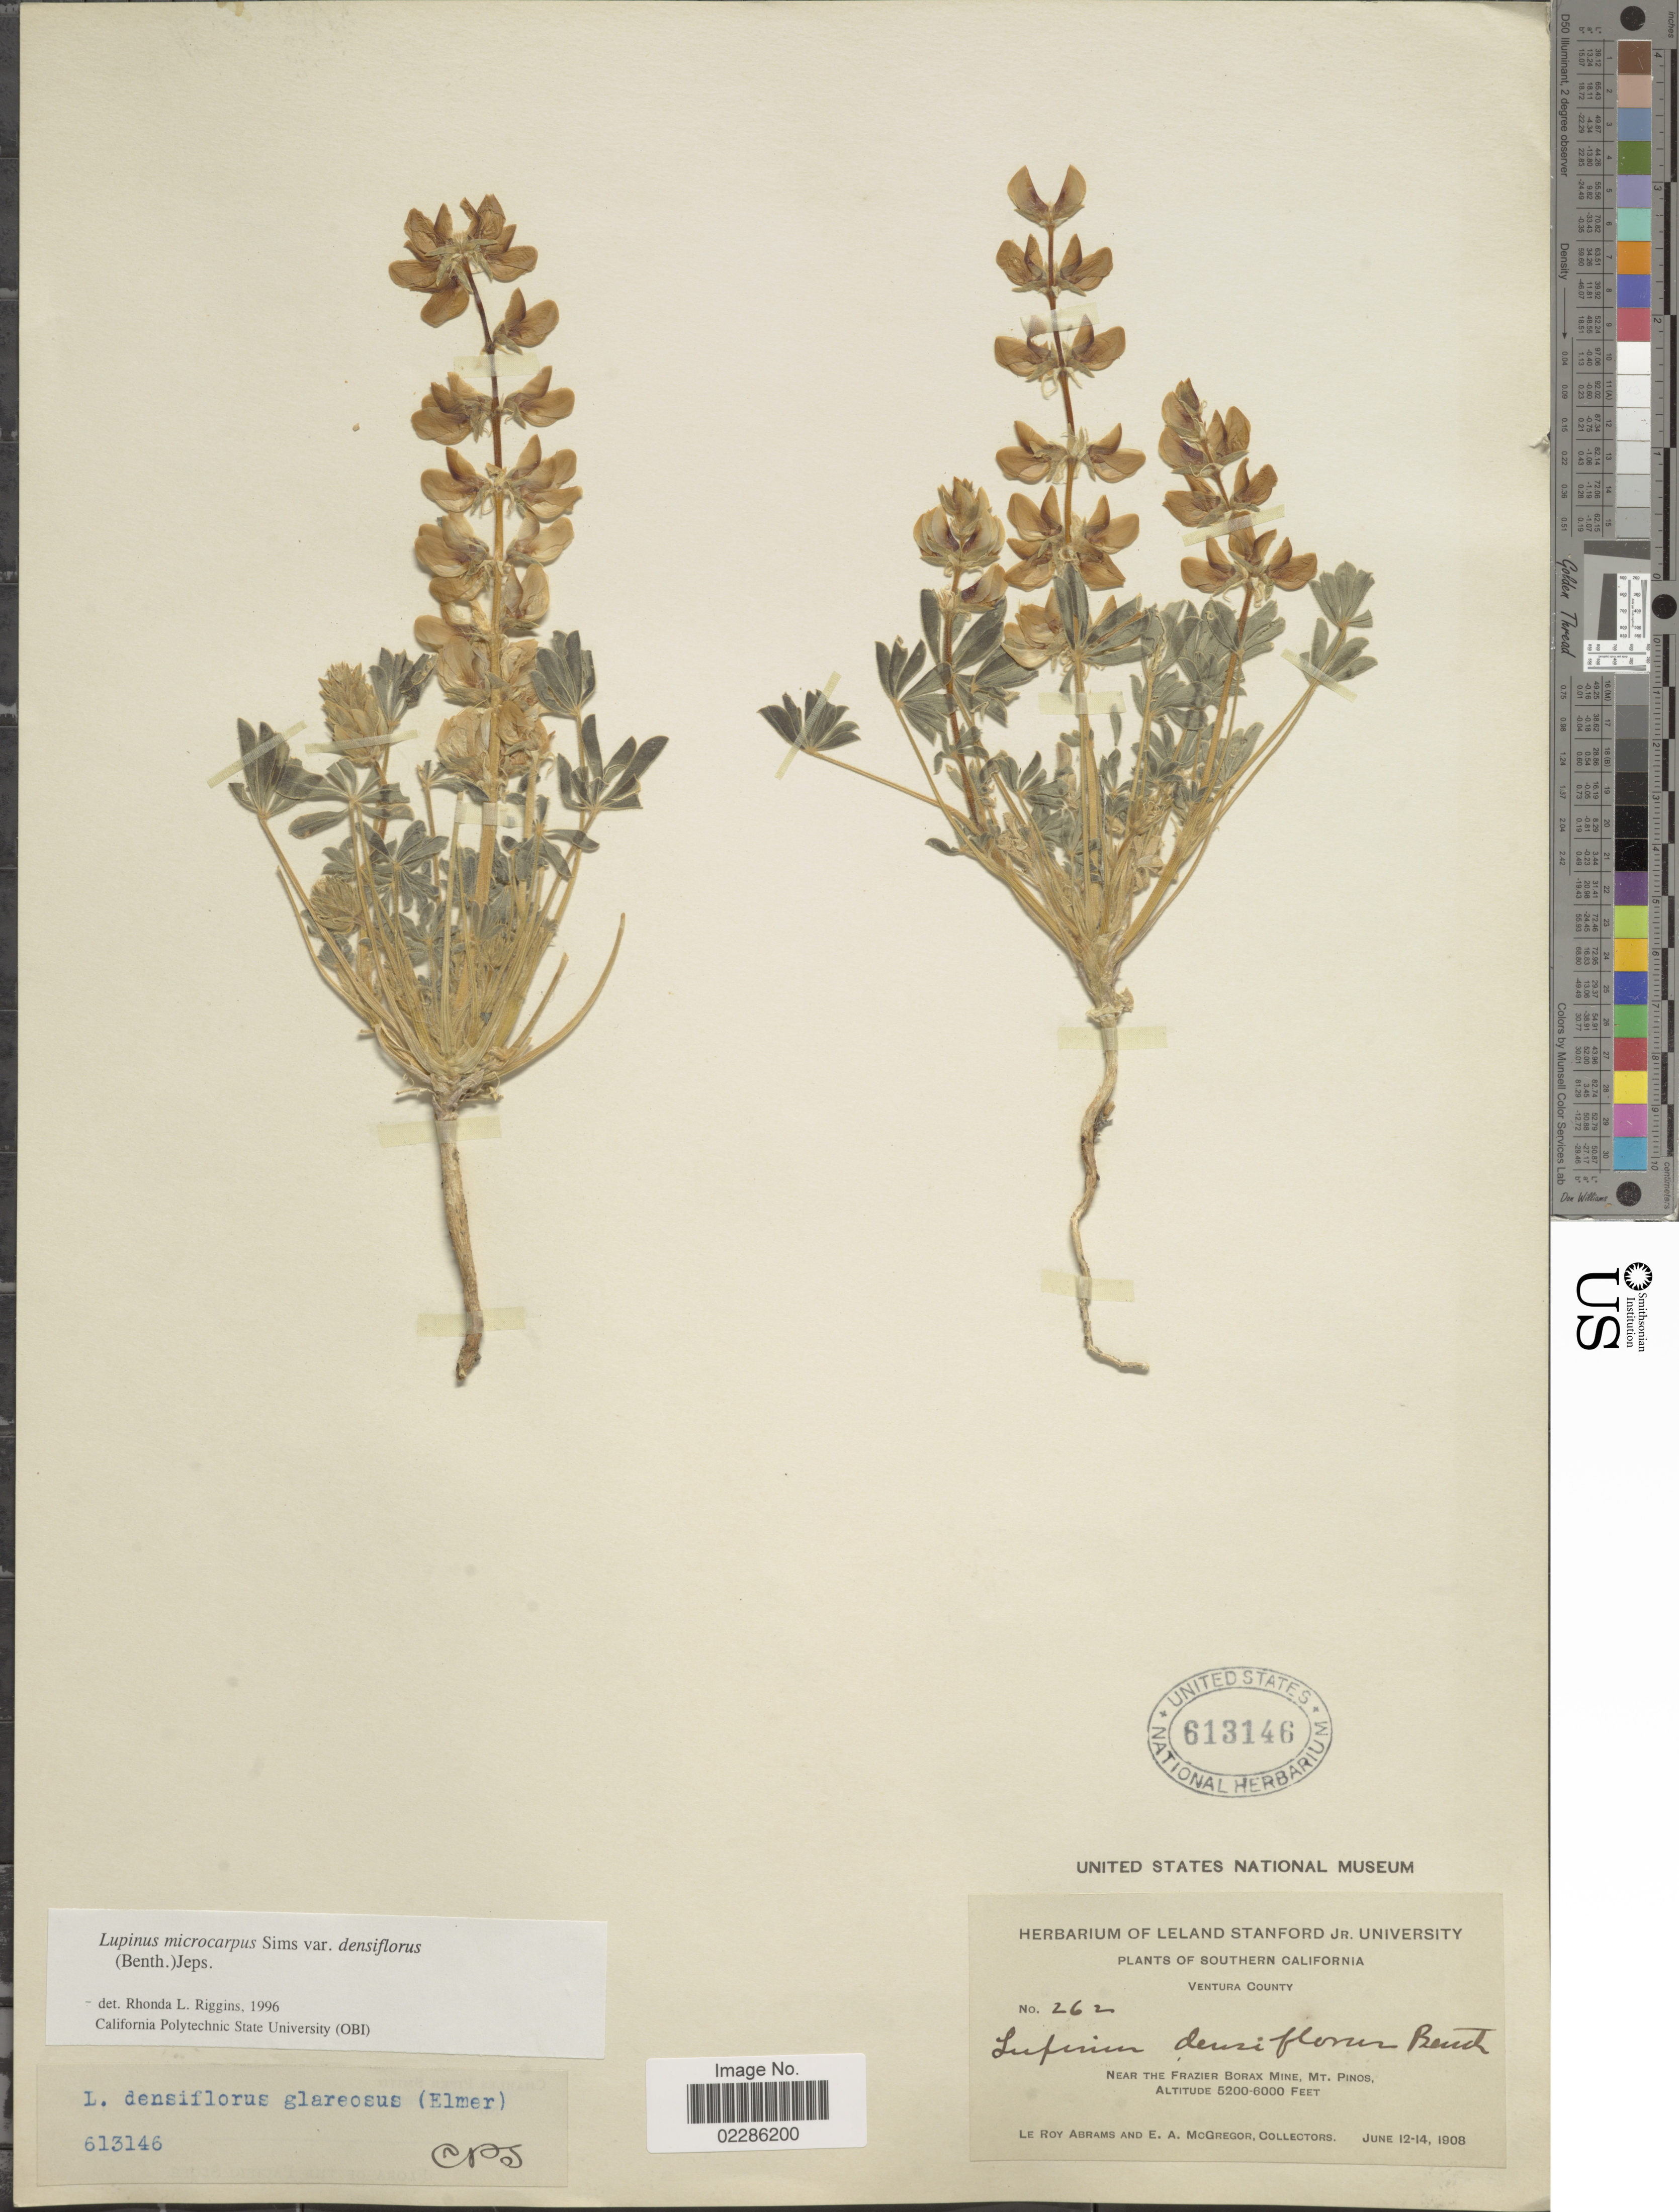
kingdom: Plantae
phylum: Tracheophyta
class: Magnoliopsida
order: Fabales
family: Fabaceae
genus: Lupinus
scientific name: Lupinus microcarpus var. densiflorus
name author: (Benth.) Jeps.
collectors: L. Abrams & E. A. McGregor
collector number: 262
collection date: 1908-06-12/1908-06-14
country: United States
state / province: California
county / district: Ventura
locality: Southern California, Ventura County, Near the Frazier Borax Mine, Mt Pinos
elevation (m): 1585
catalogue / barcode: US 613146